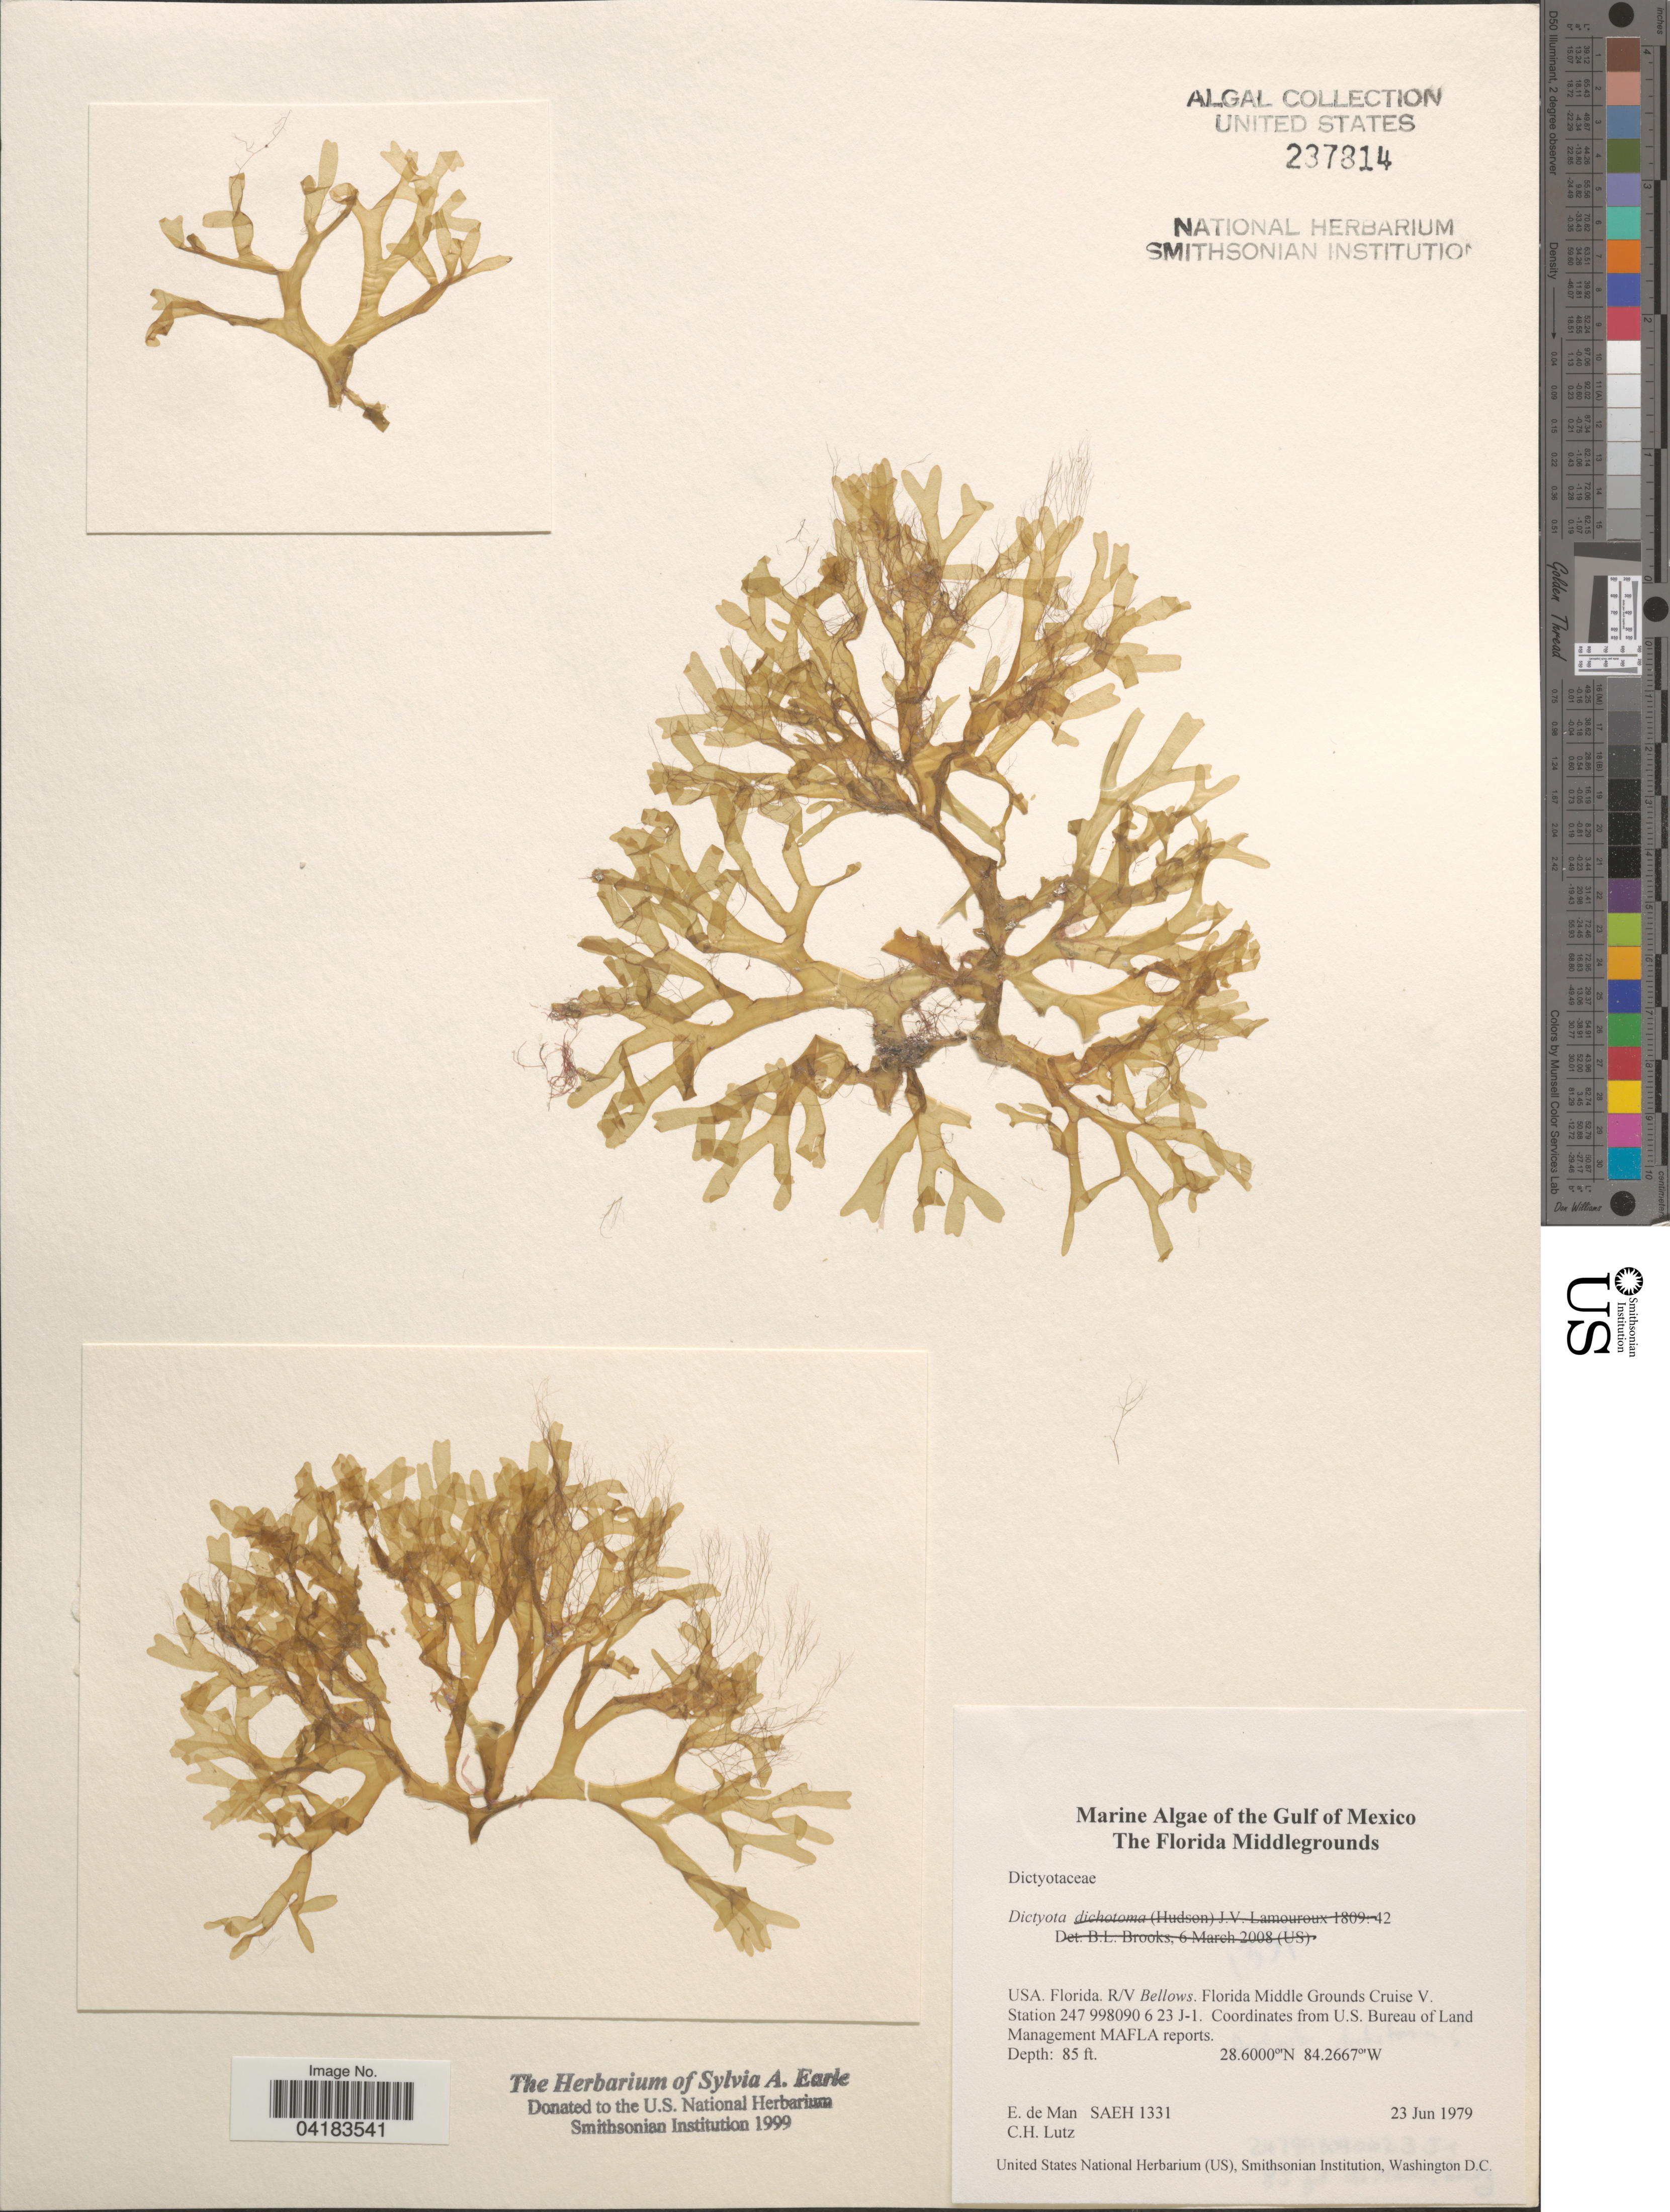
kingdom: Chromista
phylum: Ochrophyta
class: Phaeophyceae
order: Dictyotales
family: Dictyotaceae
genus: Dictyota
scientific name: Dictyota sp.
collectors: E. de Man & C. Lutz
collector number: SAEH1331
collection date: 1979-06-23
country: United States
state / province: Florida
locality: The Gulf of Mexico. The Florida Middlegrounds. R/V Bellows. Florida Middle Grounds Cruise V. Station 247 998090 6 23 J-1. Coordinates from U.S. Bureau of Land Management MAFLA reports.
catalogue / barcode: US 237814